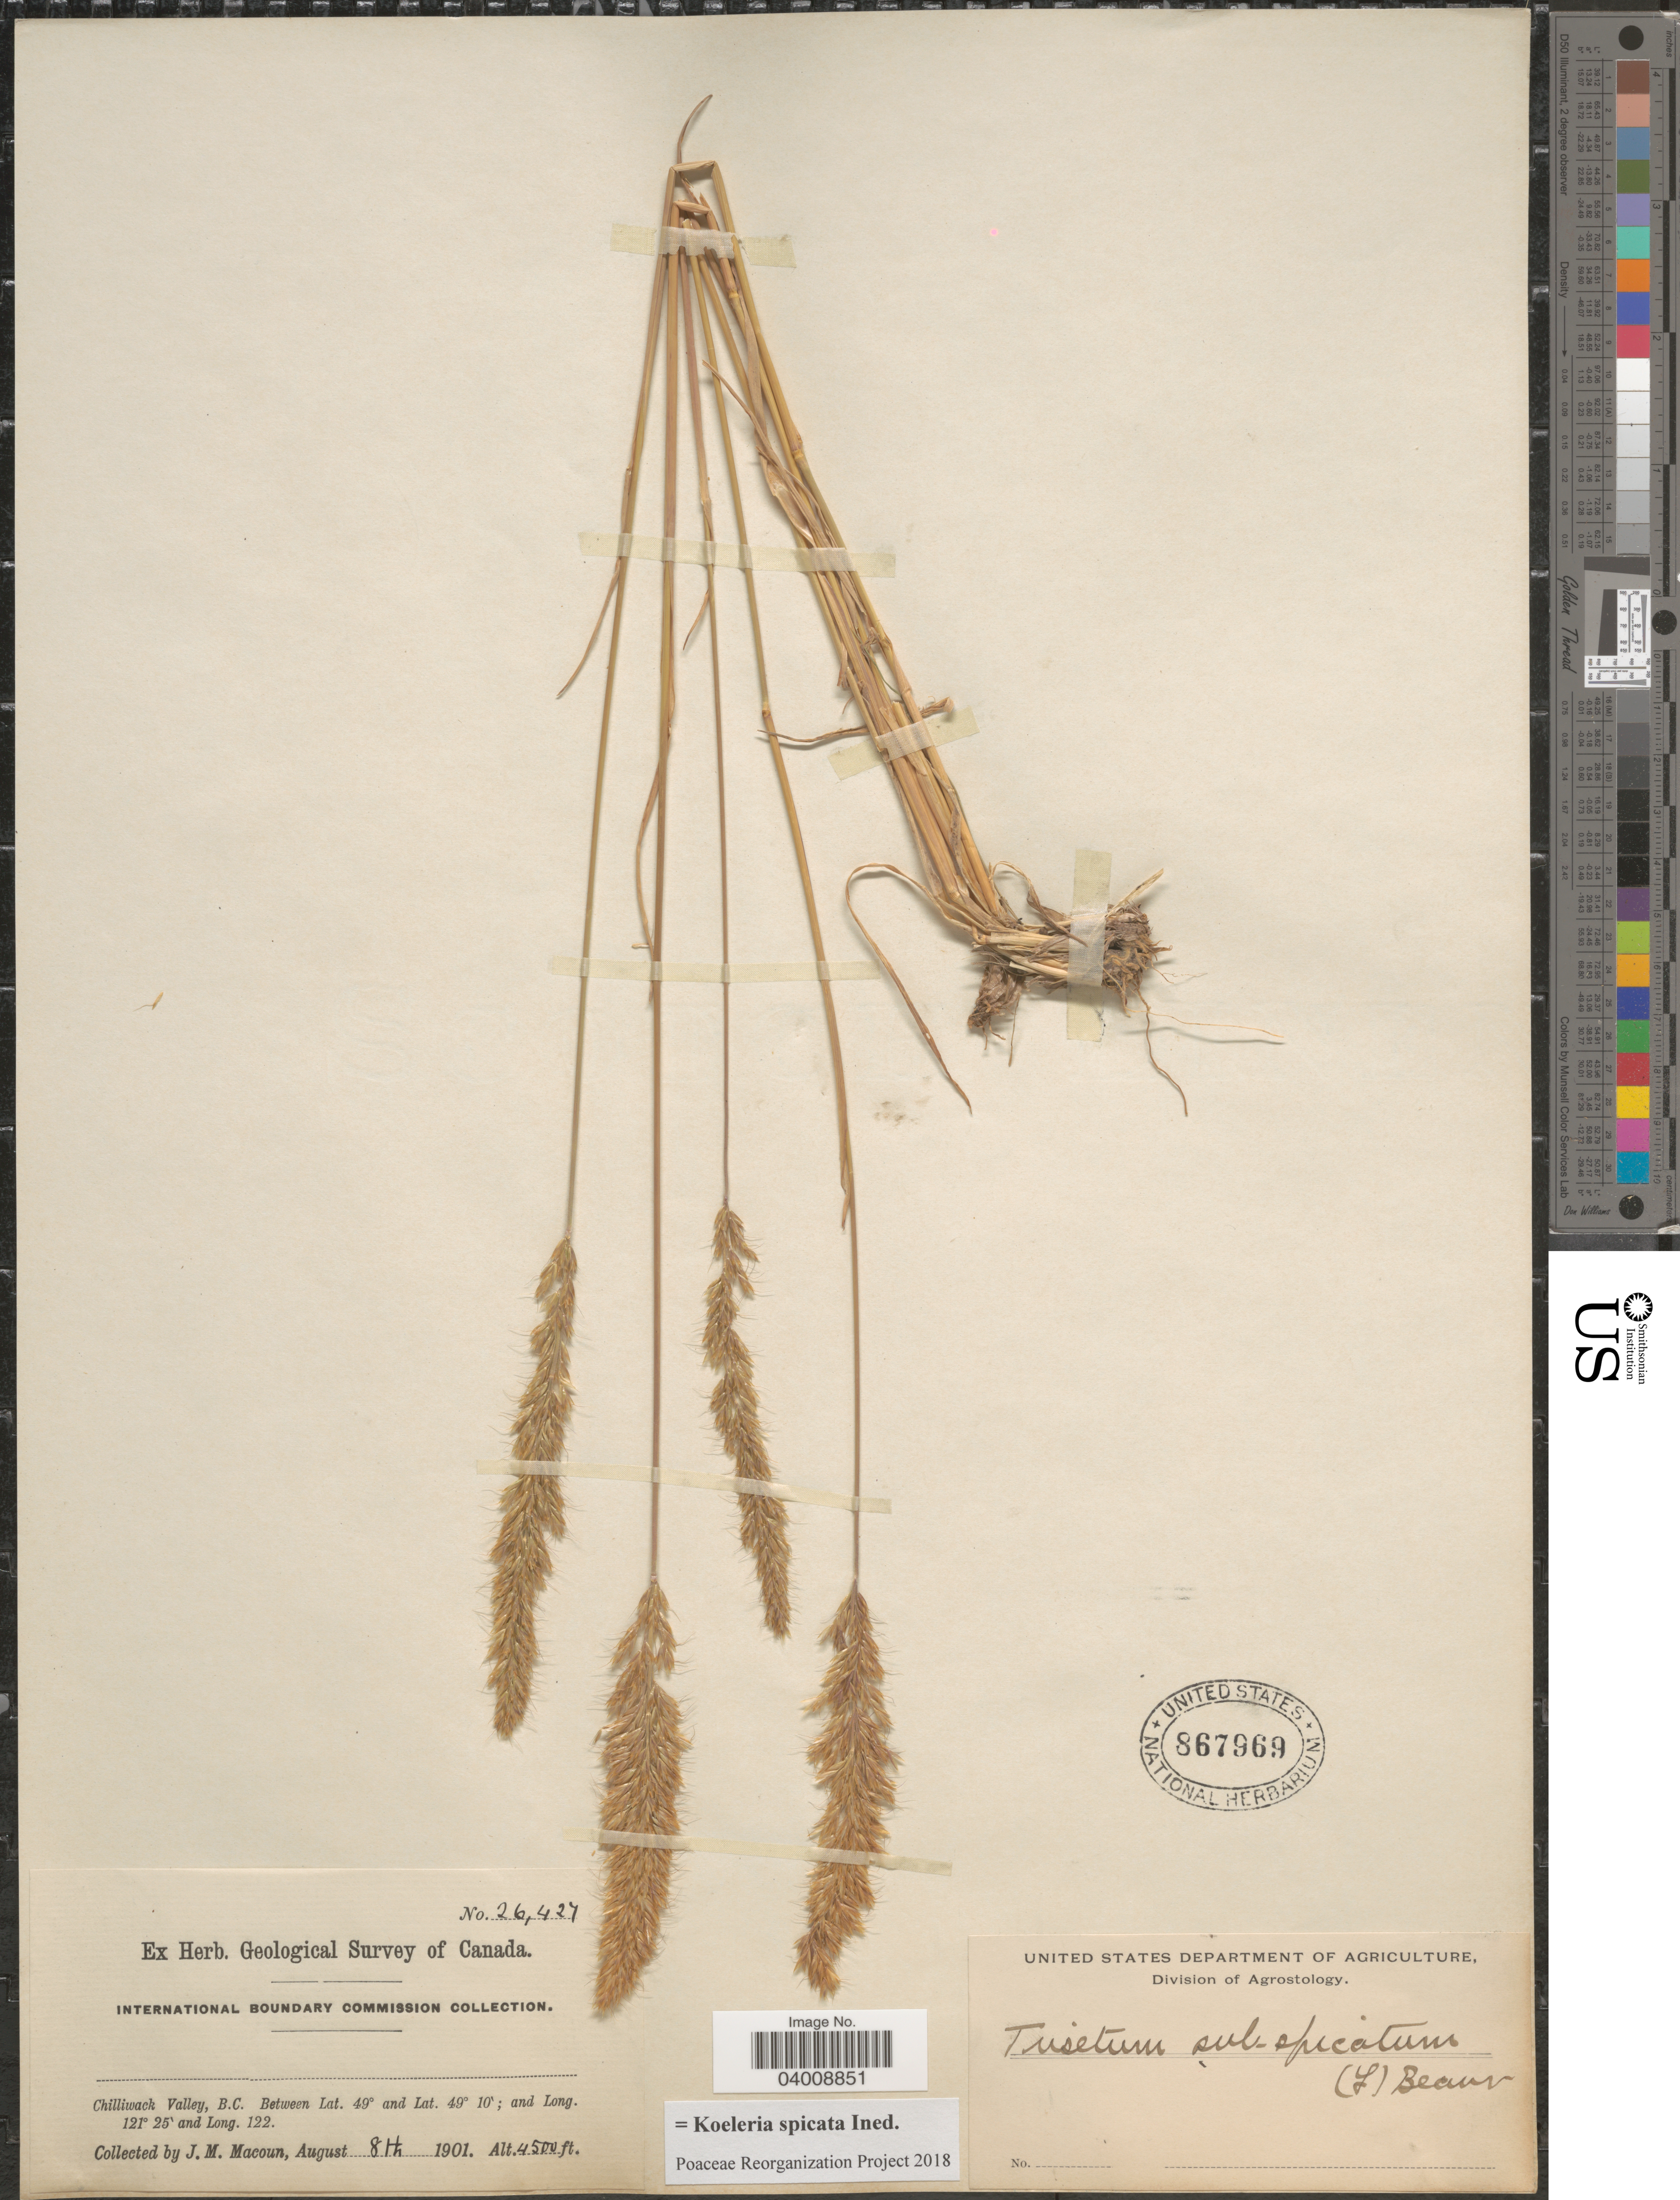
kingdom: Plantae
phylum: Tracheophyta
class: Liliopsida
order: Poales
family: Poaceae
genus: Koeleria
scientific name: Koeleria spicata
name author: (L.) Barberá et al.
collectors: J. M. Macoun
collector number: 26427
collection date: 1901-08-08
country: Canada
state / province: British Columbia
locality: Chilliwack Valley.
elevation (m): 1372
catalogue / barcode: US 867969